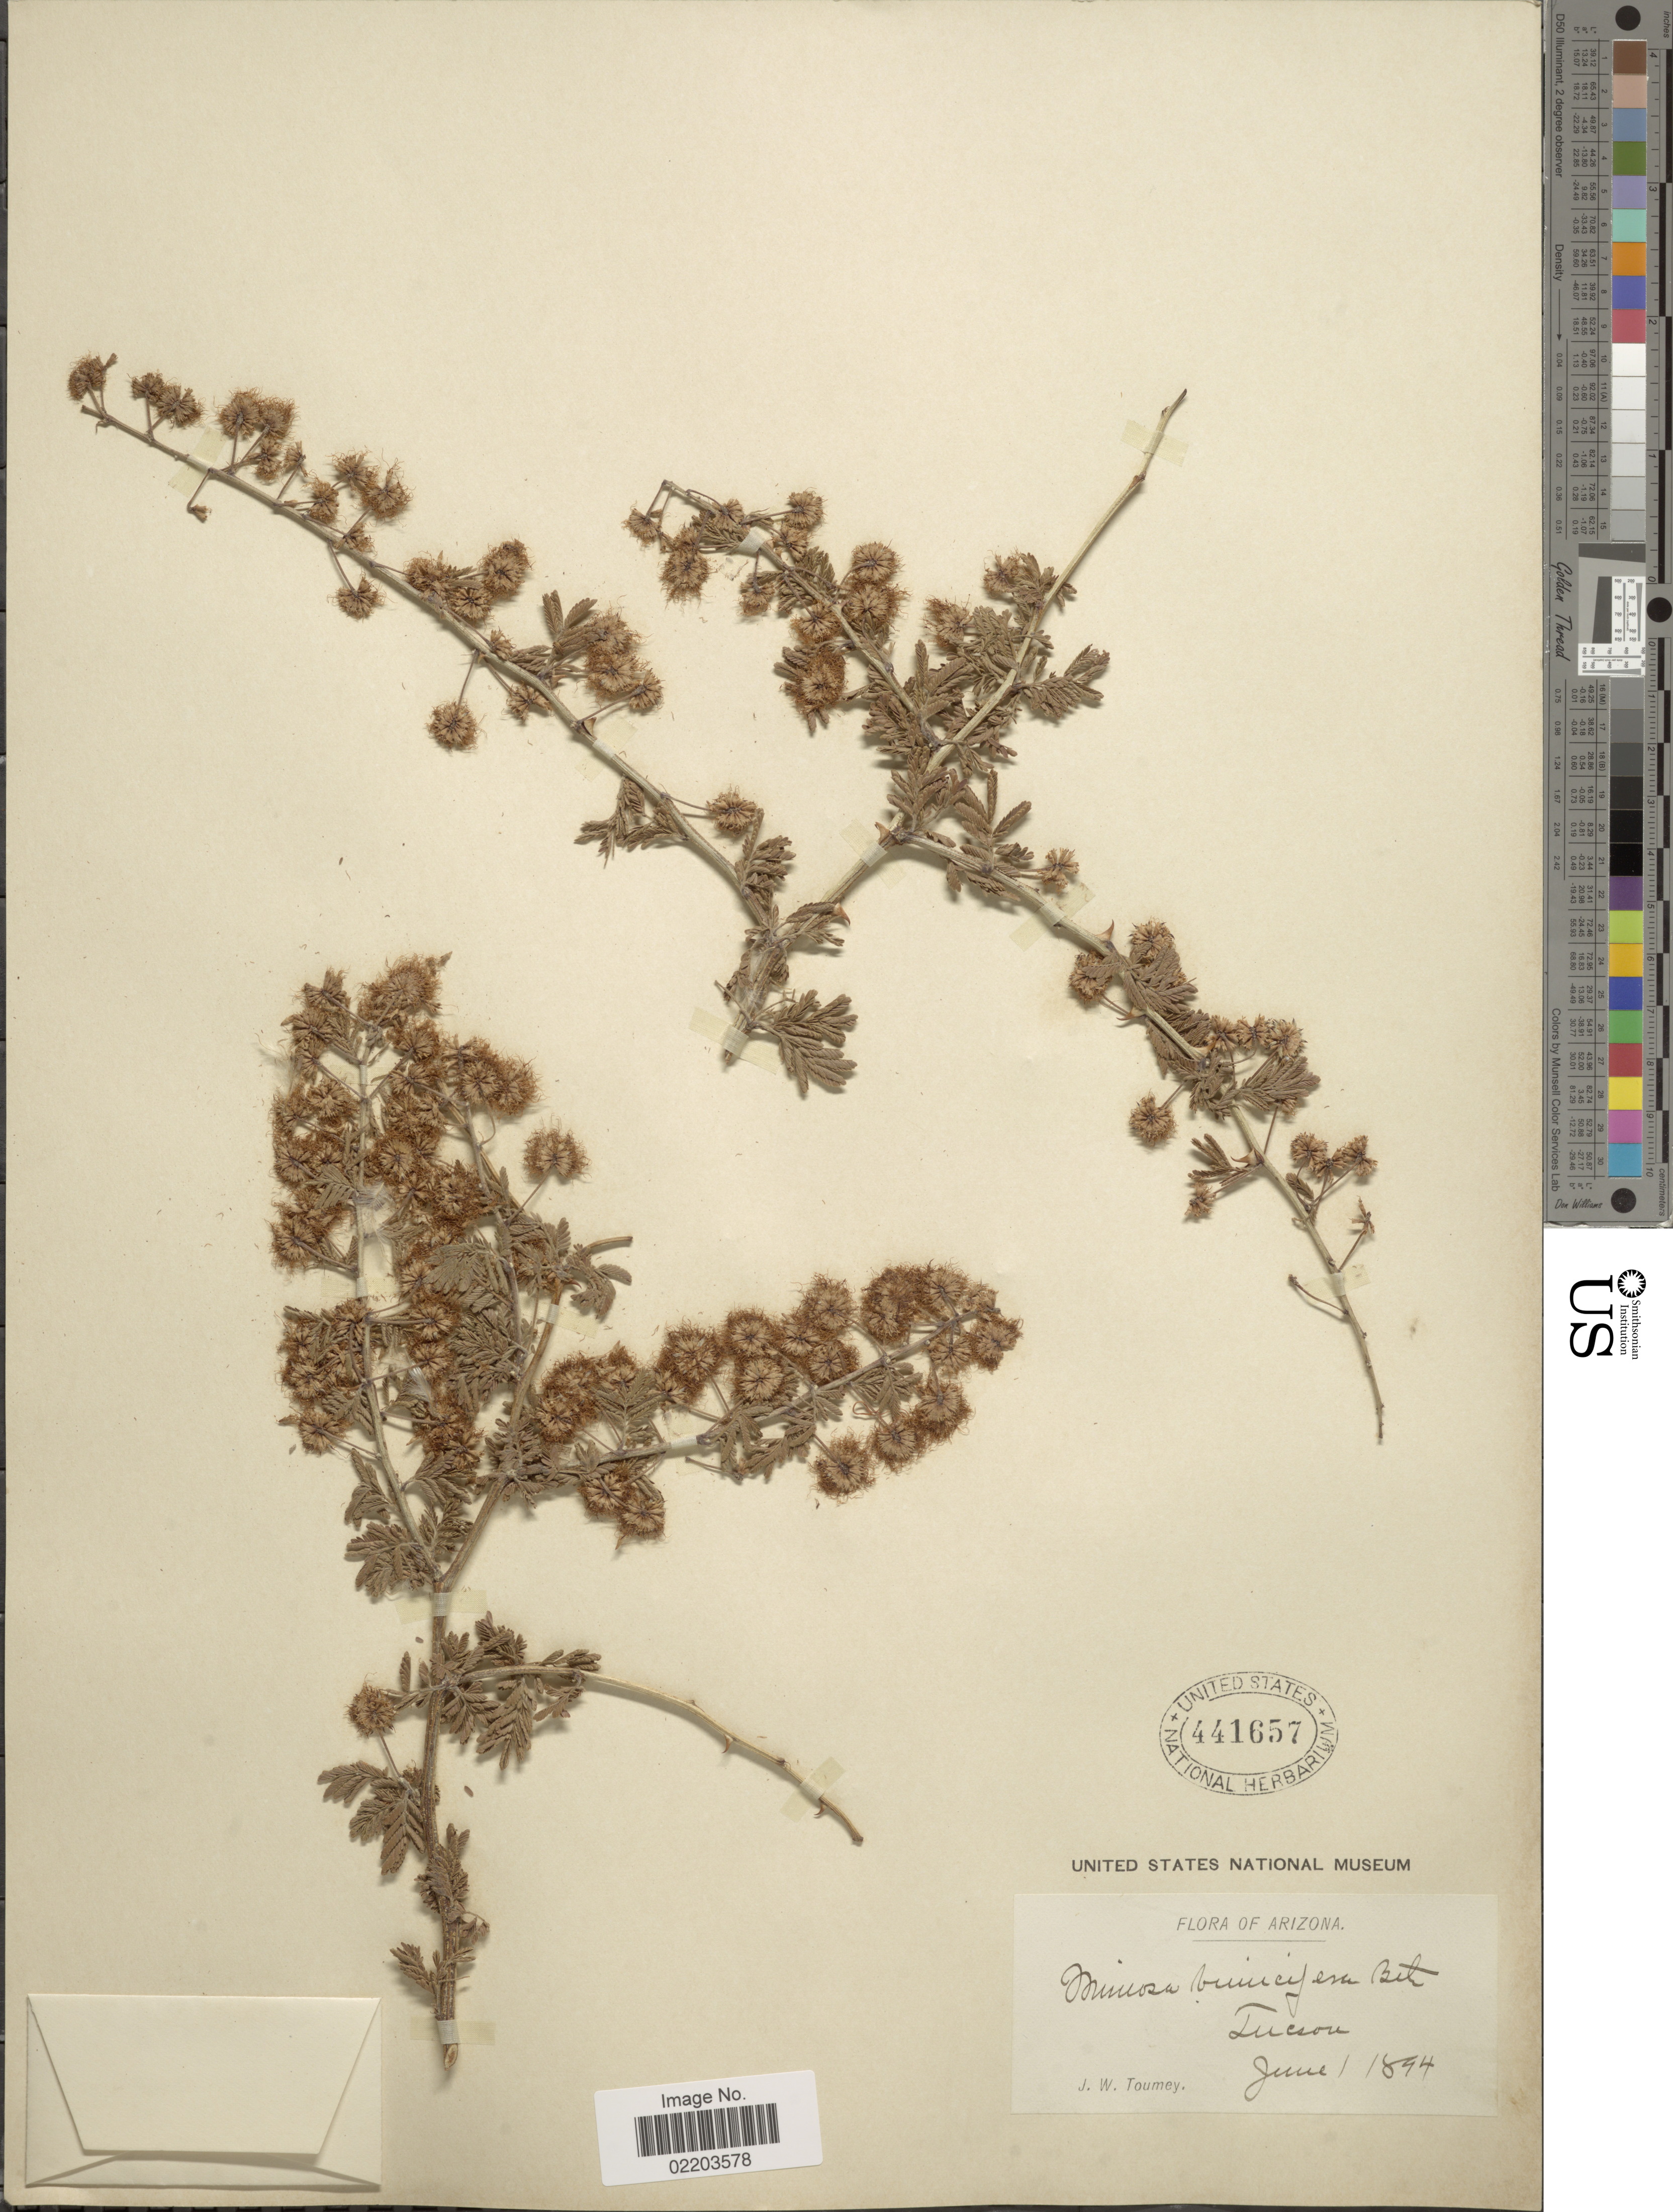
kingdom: Plantae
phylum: Tracheophyta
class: Magnoliopsida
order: Fabales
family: Fabaceae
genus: Mimosa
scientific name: Mimosa biuncifera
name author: Benth.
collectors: J. W. Toumey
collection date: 1894-06-01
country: United States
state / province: Arizona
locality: Tucson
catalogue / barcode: US 441657